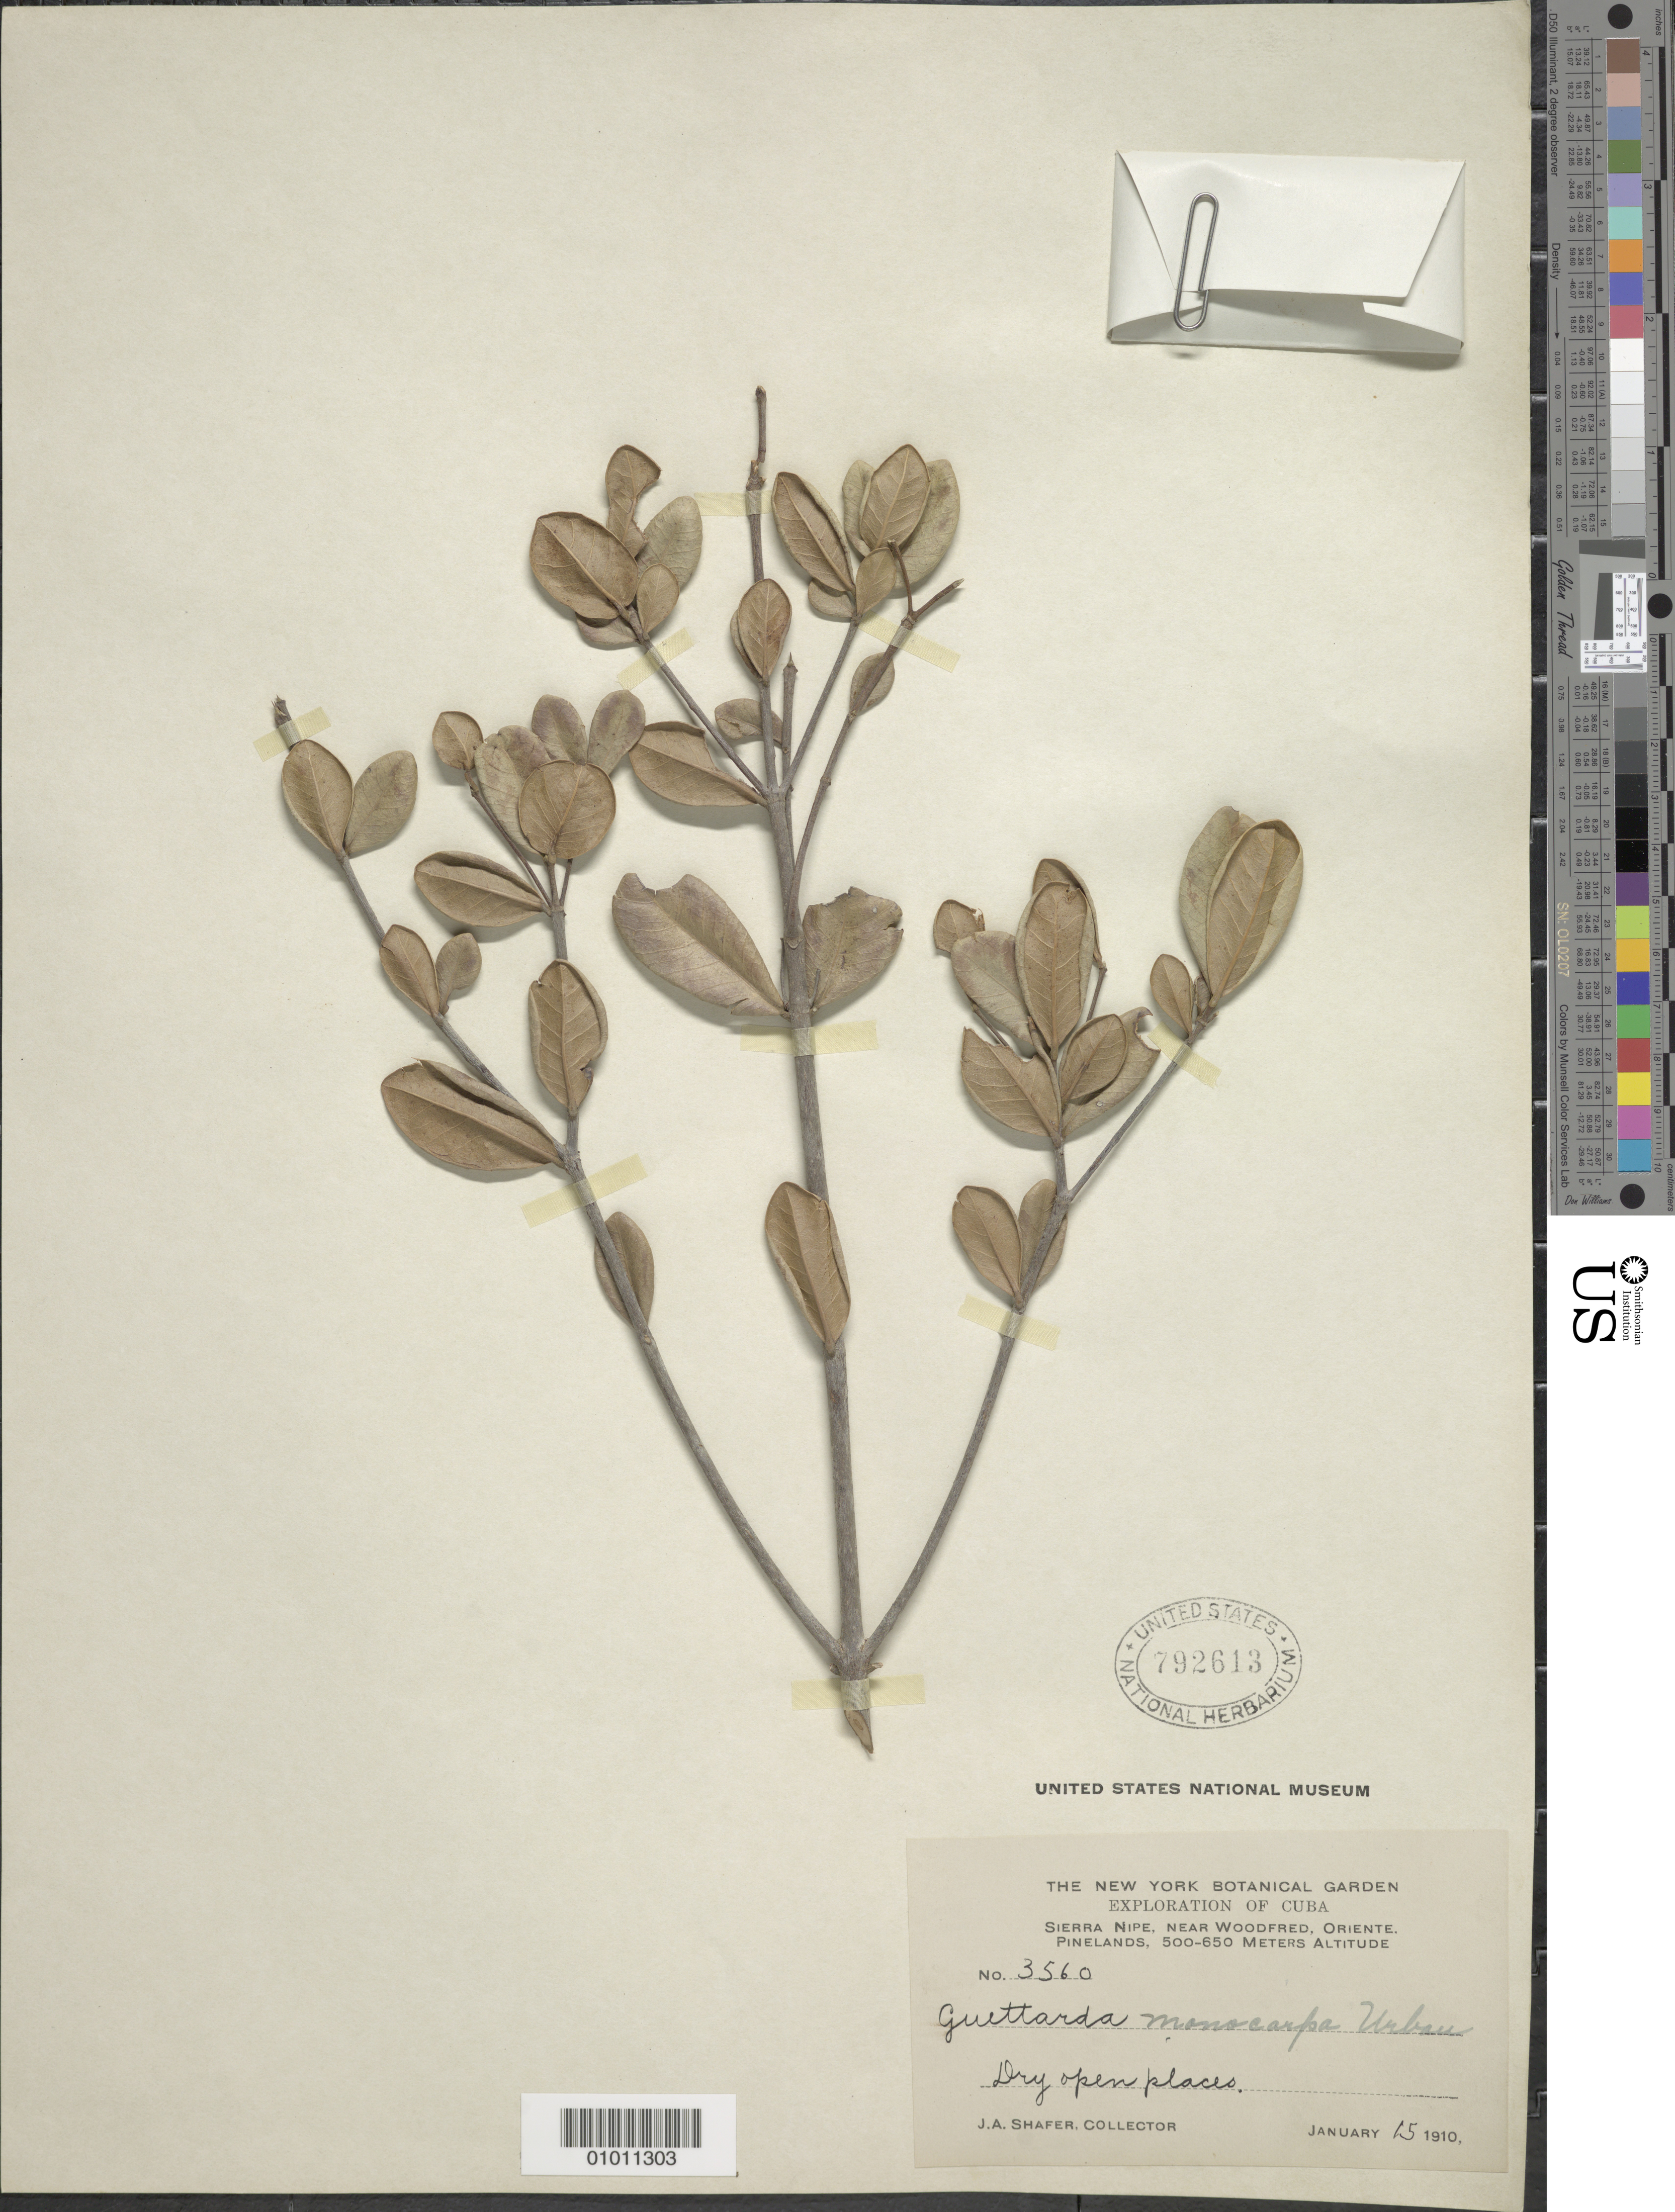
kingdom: Plantae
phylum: Tracheophyta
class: Magnoliopsida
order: Gentianales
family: Rubiaceae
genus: Guettarda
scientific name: Guettarda monocarpa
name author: Urb.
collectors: J. A. Shafer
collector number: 3560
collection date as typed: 15 Jan 1910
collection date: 1910-01-15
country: Cuba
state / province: Holguín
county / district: Dry forest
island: Cuba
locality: Sierra Nipe, near Woodfred [Oriente]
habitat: Pinelands, dry open places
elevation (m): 500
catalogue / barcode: US 792613